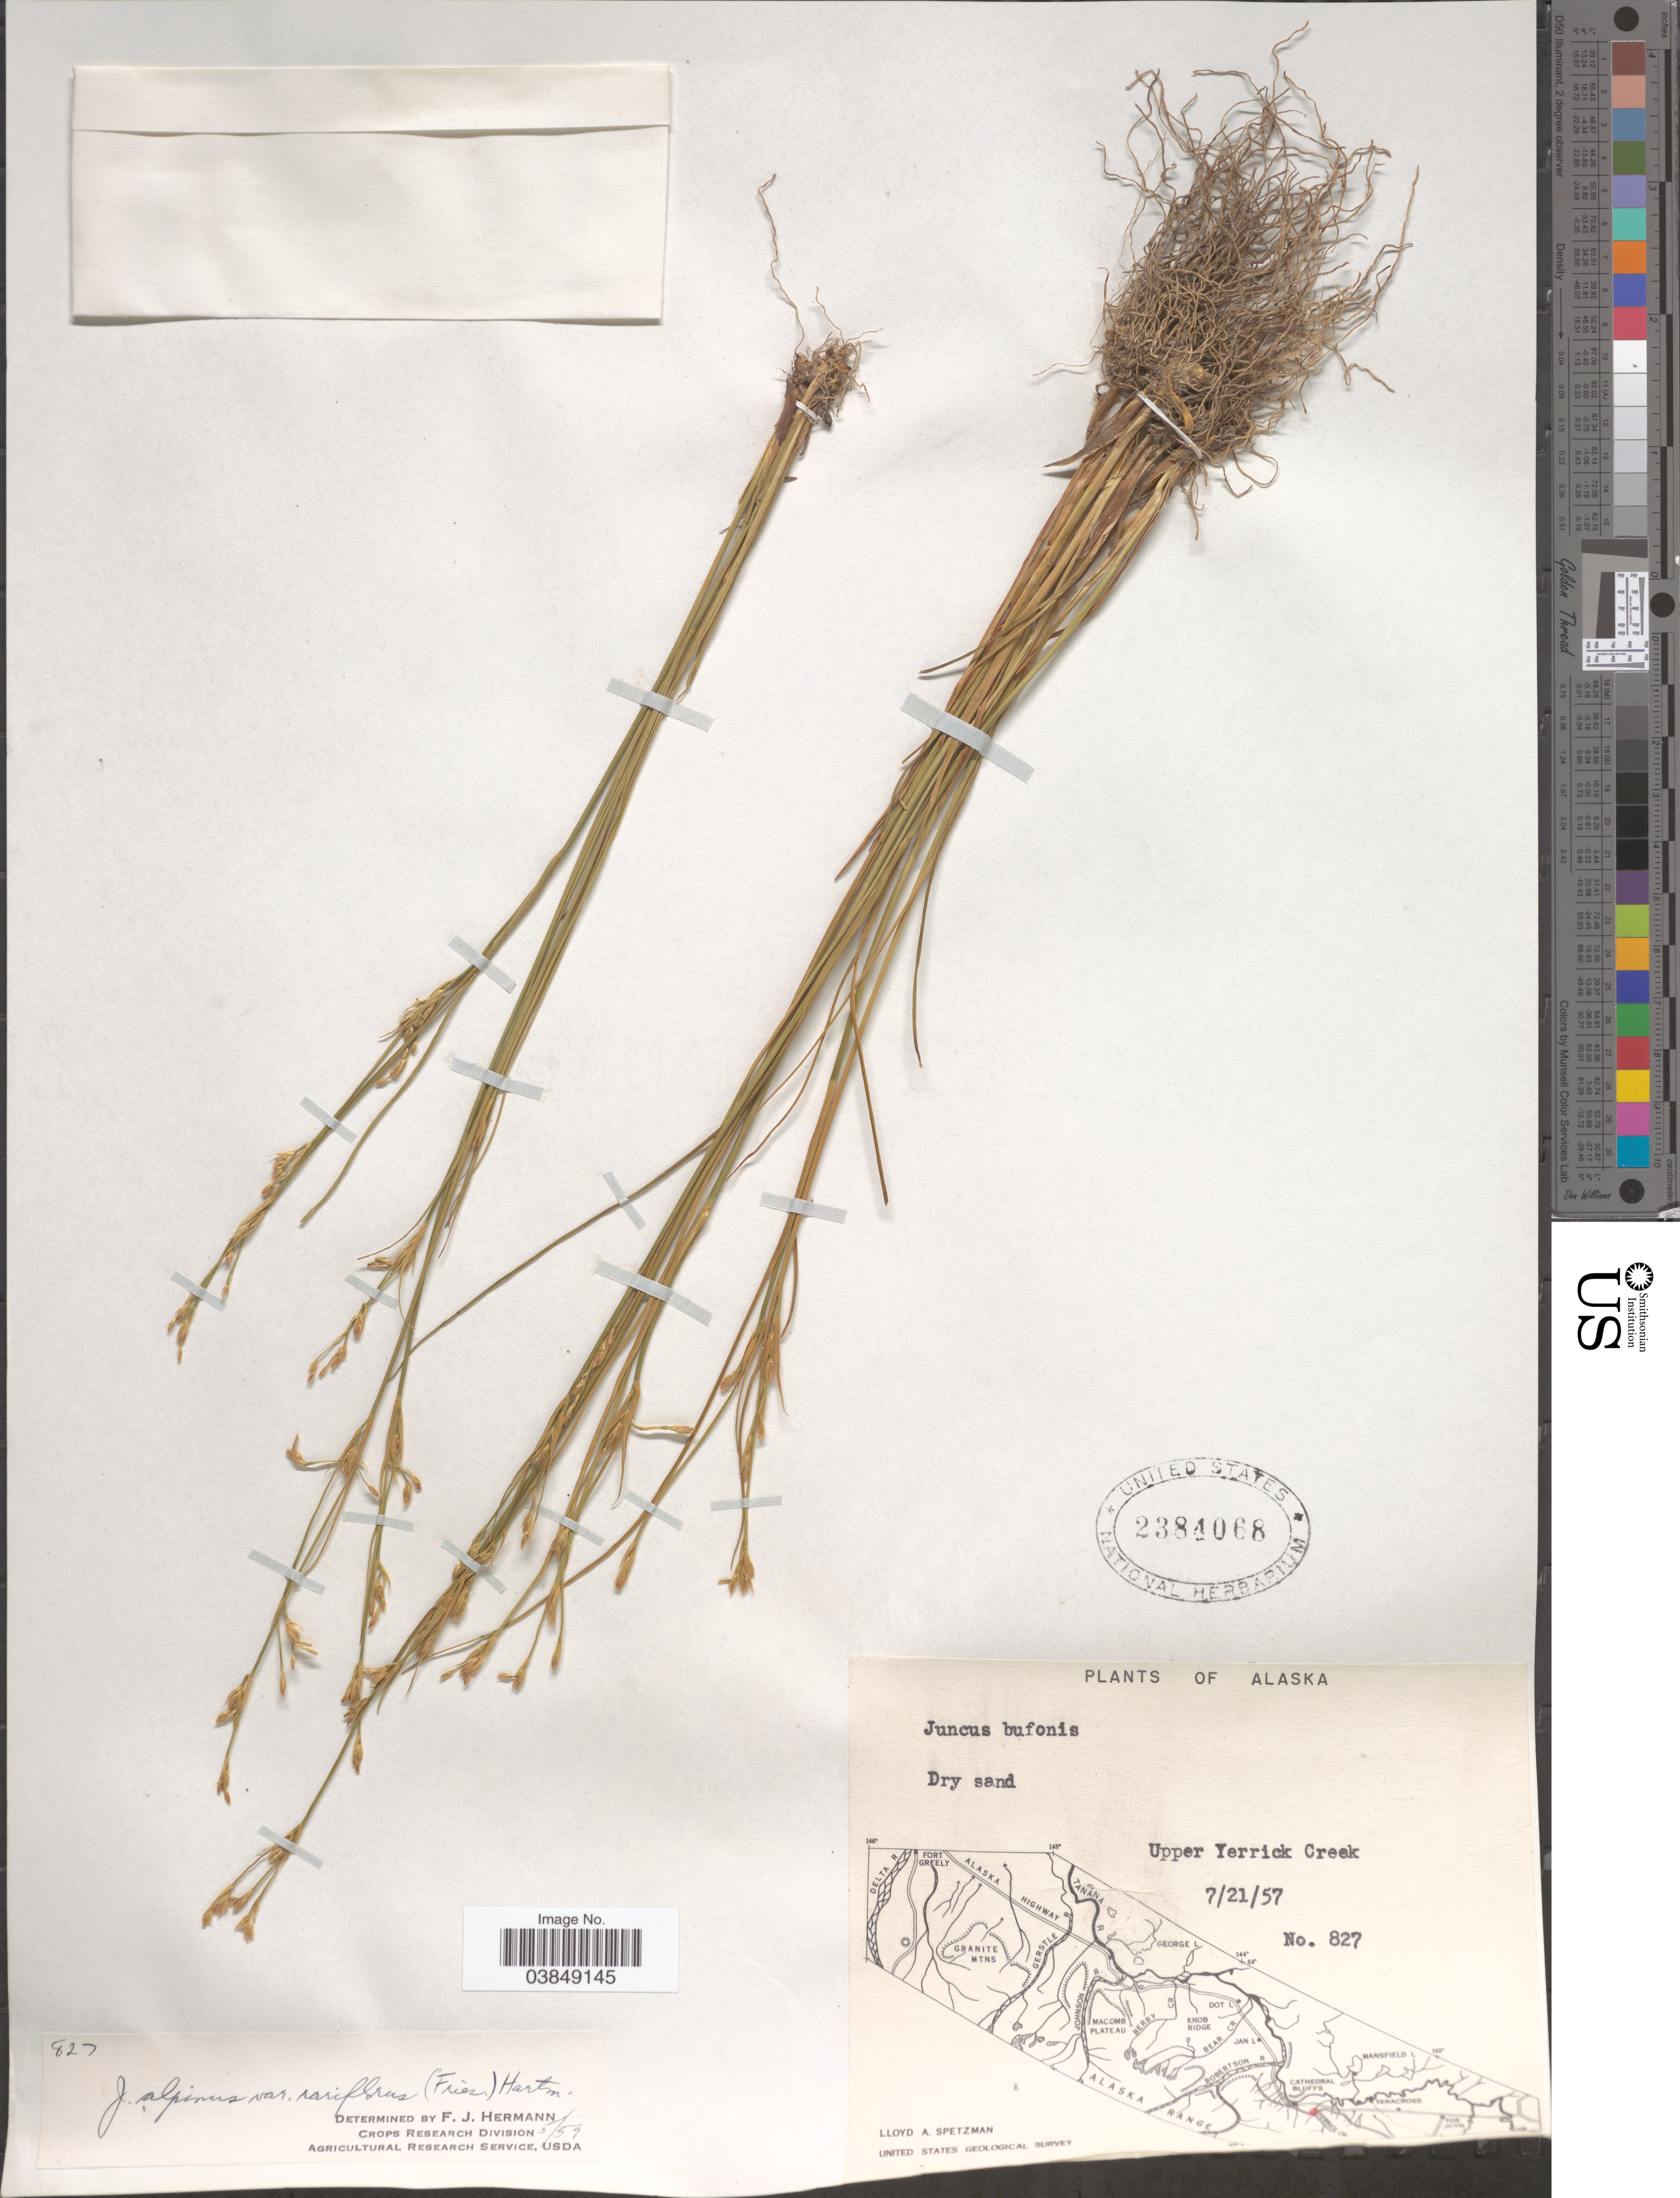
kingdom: Plantae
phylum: Tracheophyta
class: Liliopsida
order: Poales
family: Juncaceae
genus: Juncus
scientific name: Juncus alpinus var. rariflorus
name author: (Hartm.) Hartm.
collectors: L. Spetzman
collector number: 827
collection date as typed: Transcribed d/m/y: 21/7/57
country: United States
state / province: Alaska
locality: Upper Yerrick Creek.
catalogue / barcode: US 2384068